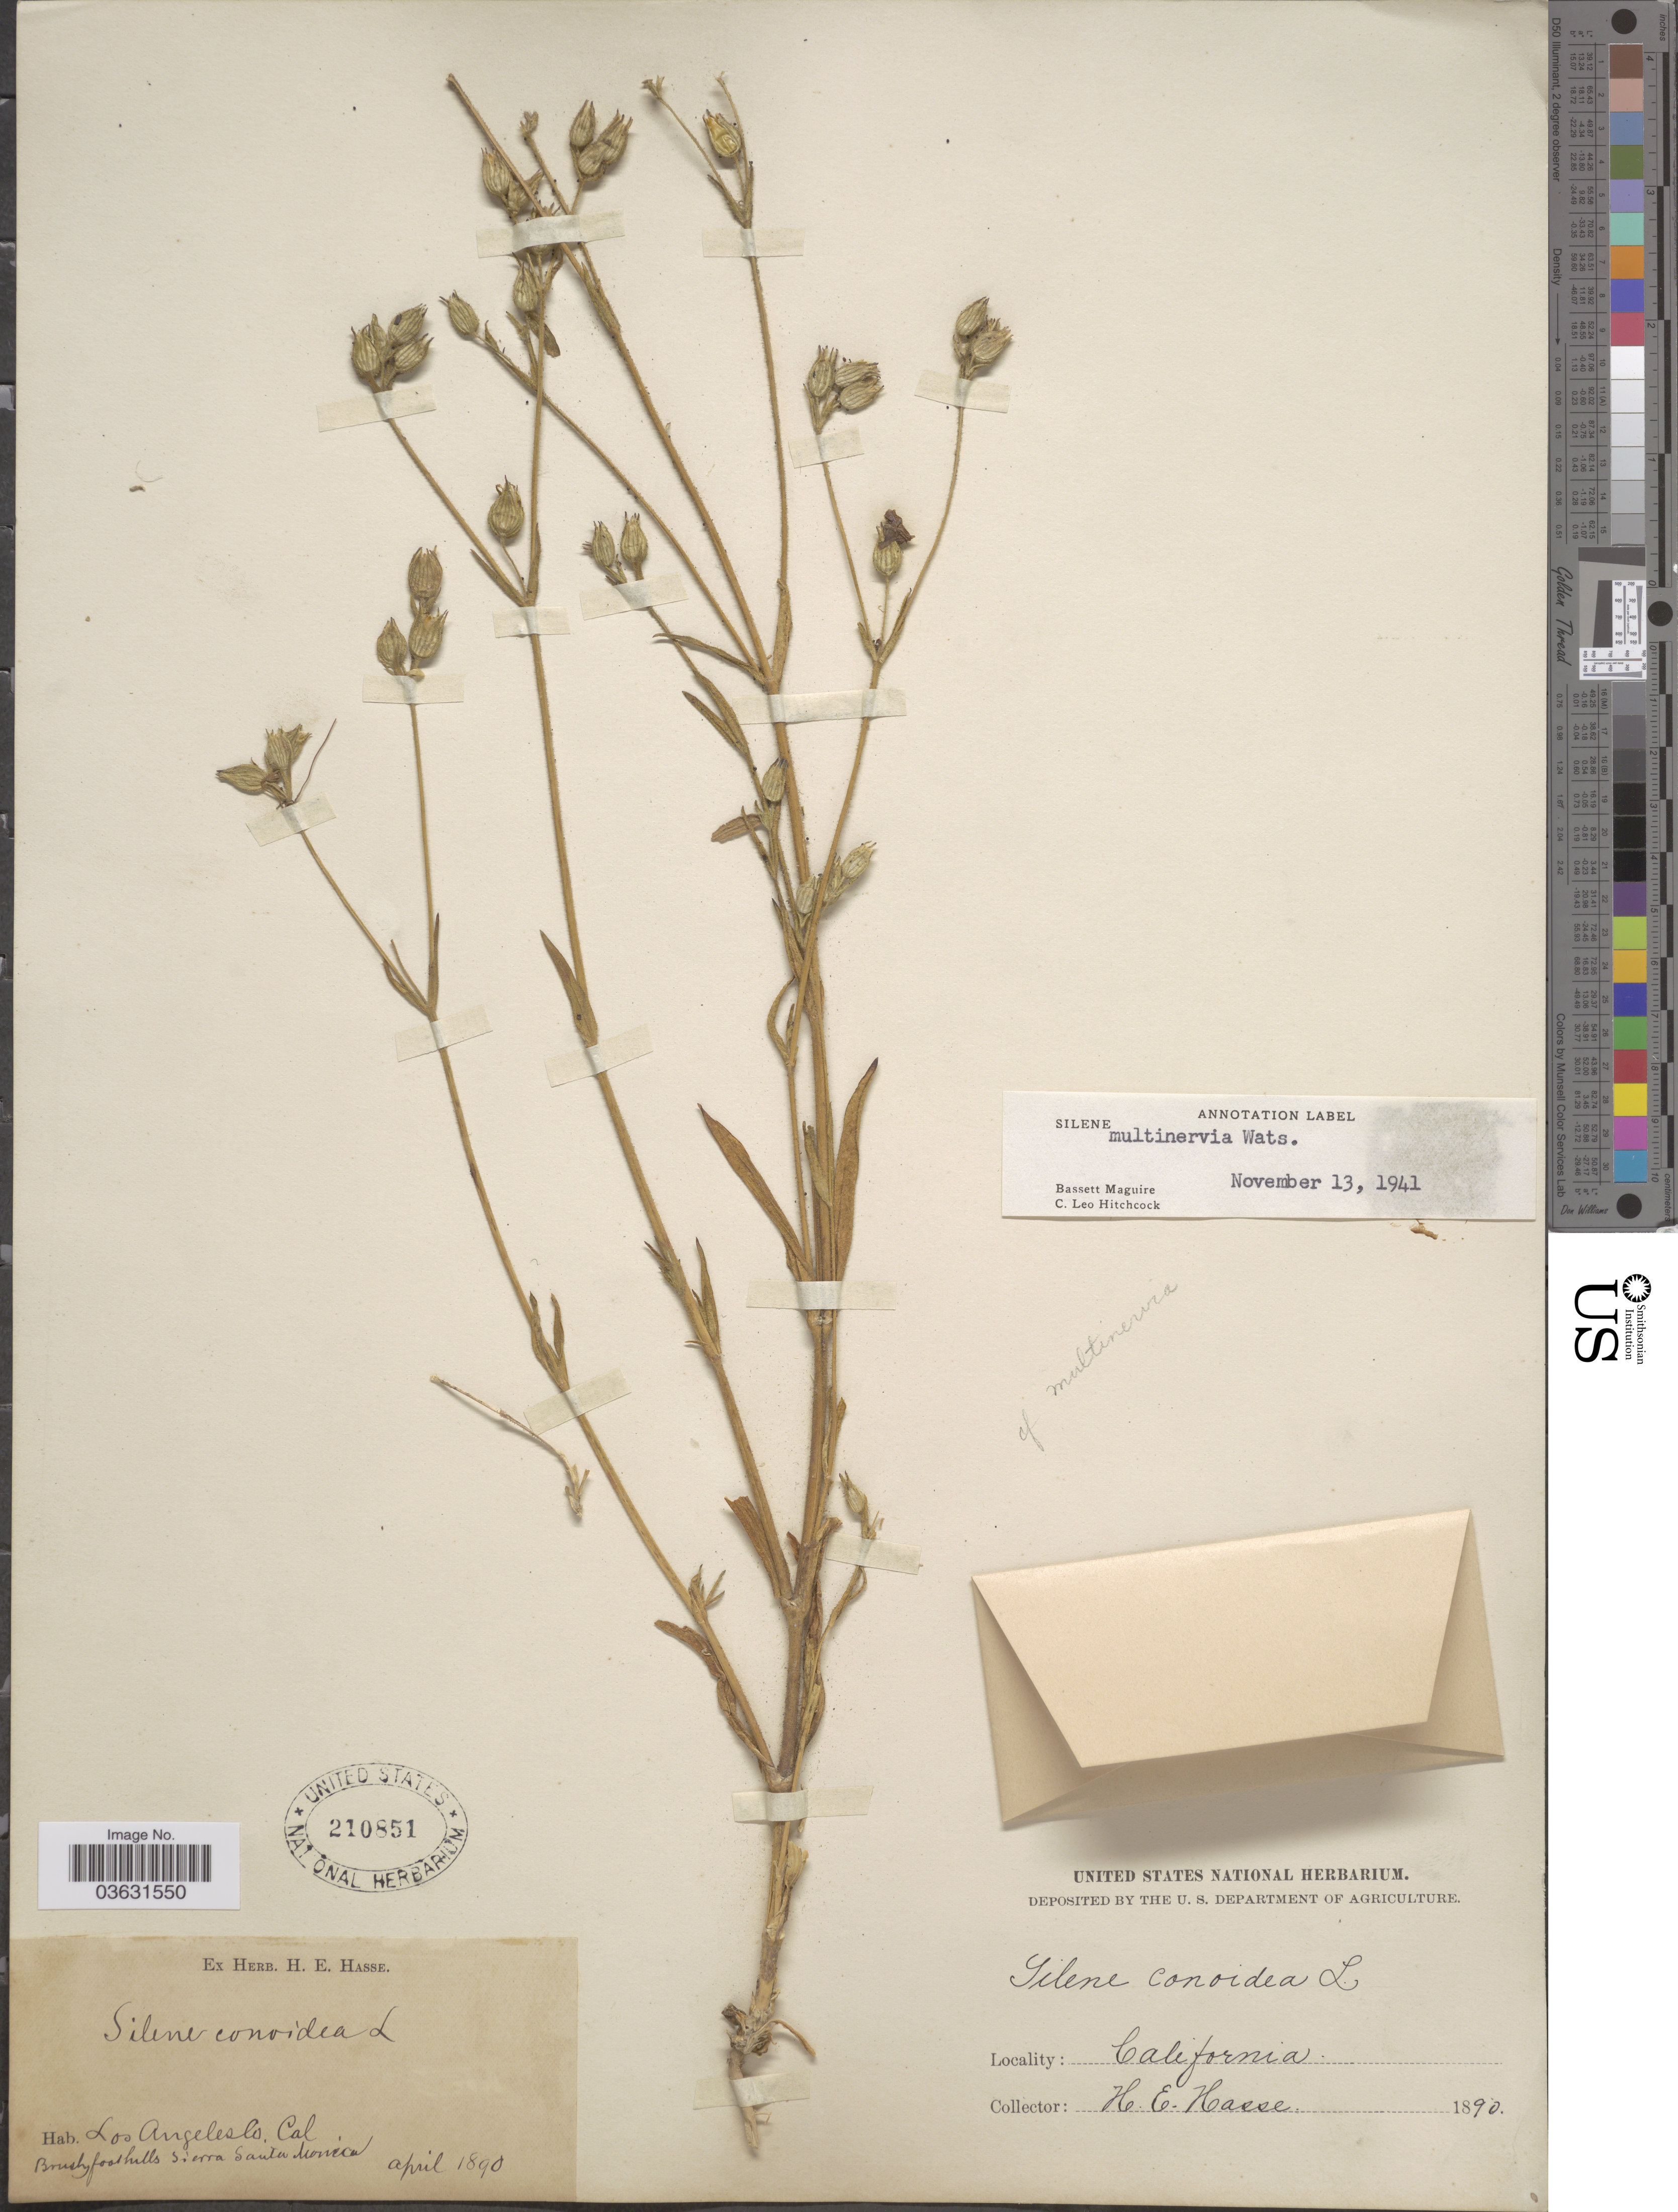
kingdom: Plantae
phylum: Tracheophyta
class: Magnoliopsida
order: Caryophyllales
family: Caryophyllaceae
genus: Silene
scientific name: Silene multinervia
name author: S. Watson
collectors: H. E. Hasse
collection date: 1890-04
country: United States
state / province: California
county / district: Los Angeles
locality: Los Angeles Co. Brushy foothills Sierra Santa Monica.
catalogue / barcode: US 210851